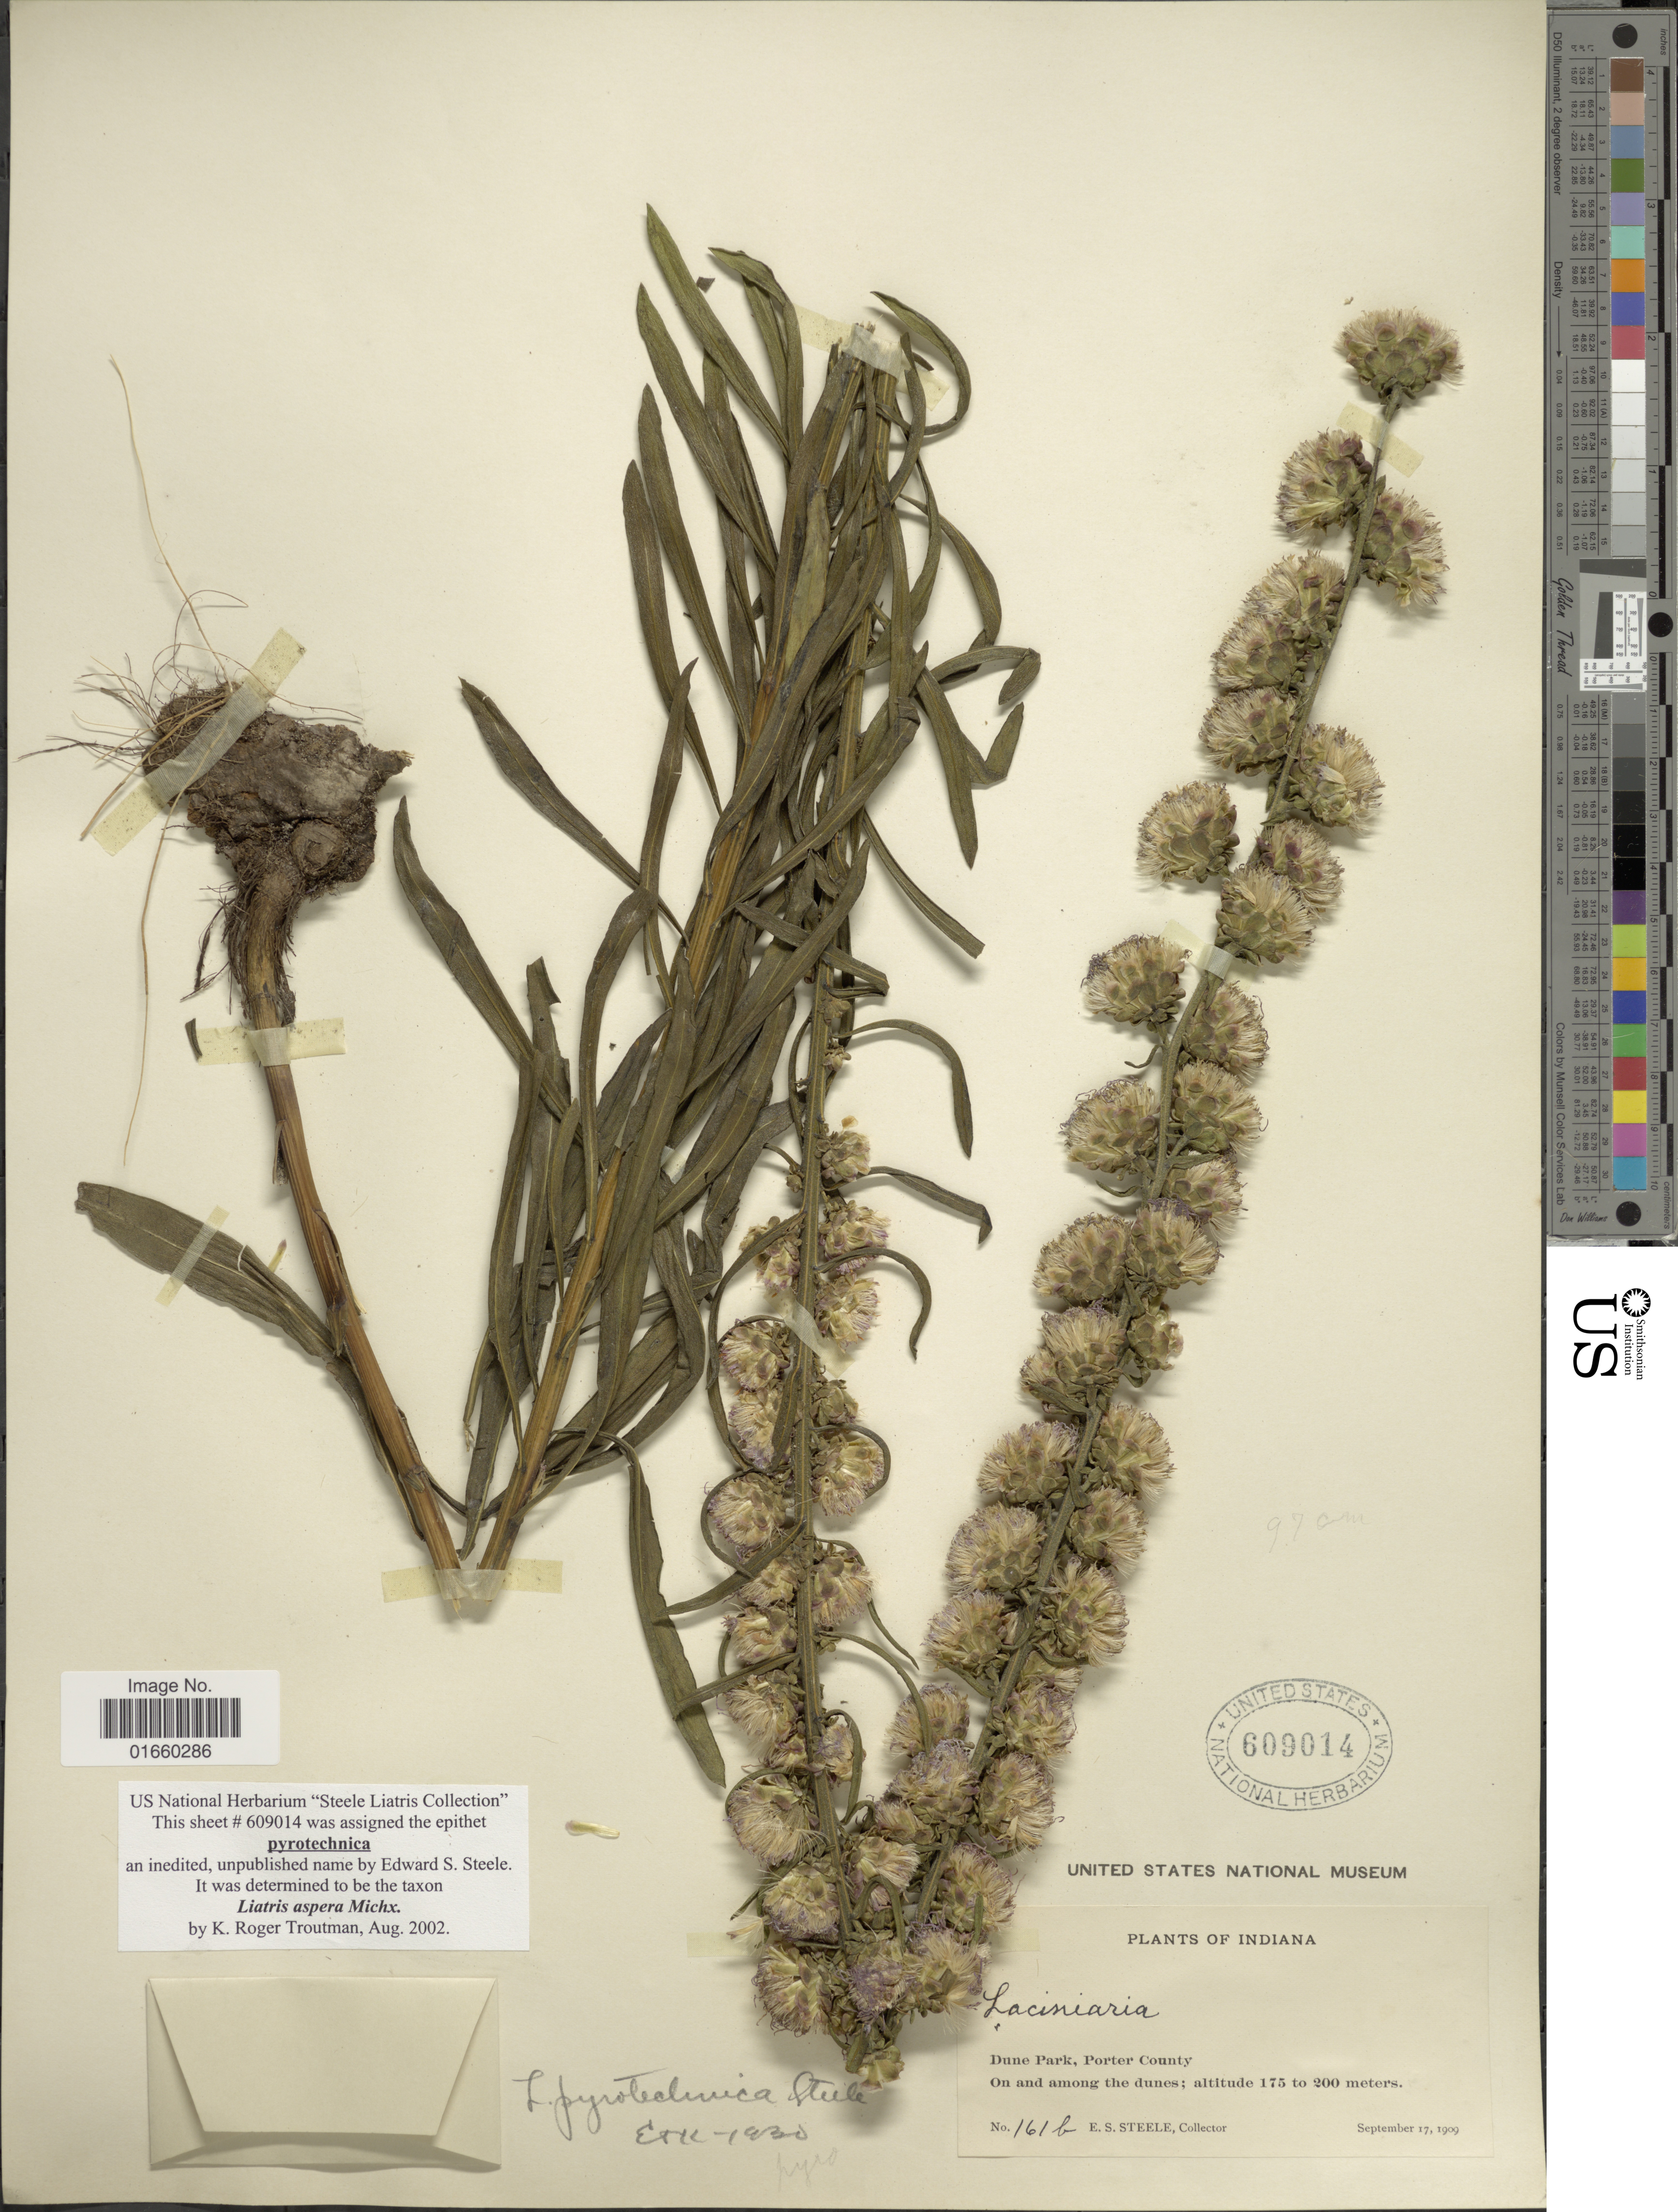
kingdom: Plantae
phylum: Tracheophyta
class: Magnoliopsida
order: Asterales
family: Asteraceae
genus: Liatris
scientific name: Liatris aspera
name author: Michx.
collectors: E. Steele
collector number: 161b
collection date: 1909-09-17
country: United States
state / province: Indiana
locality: Dune Park, Porter County, On and among the dunes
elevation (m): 175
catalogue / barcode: US 609014